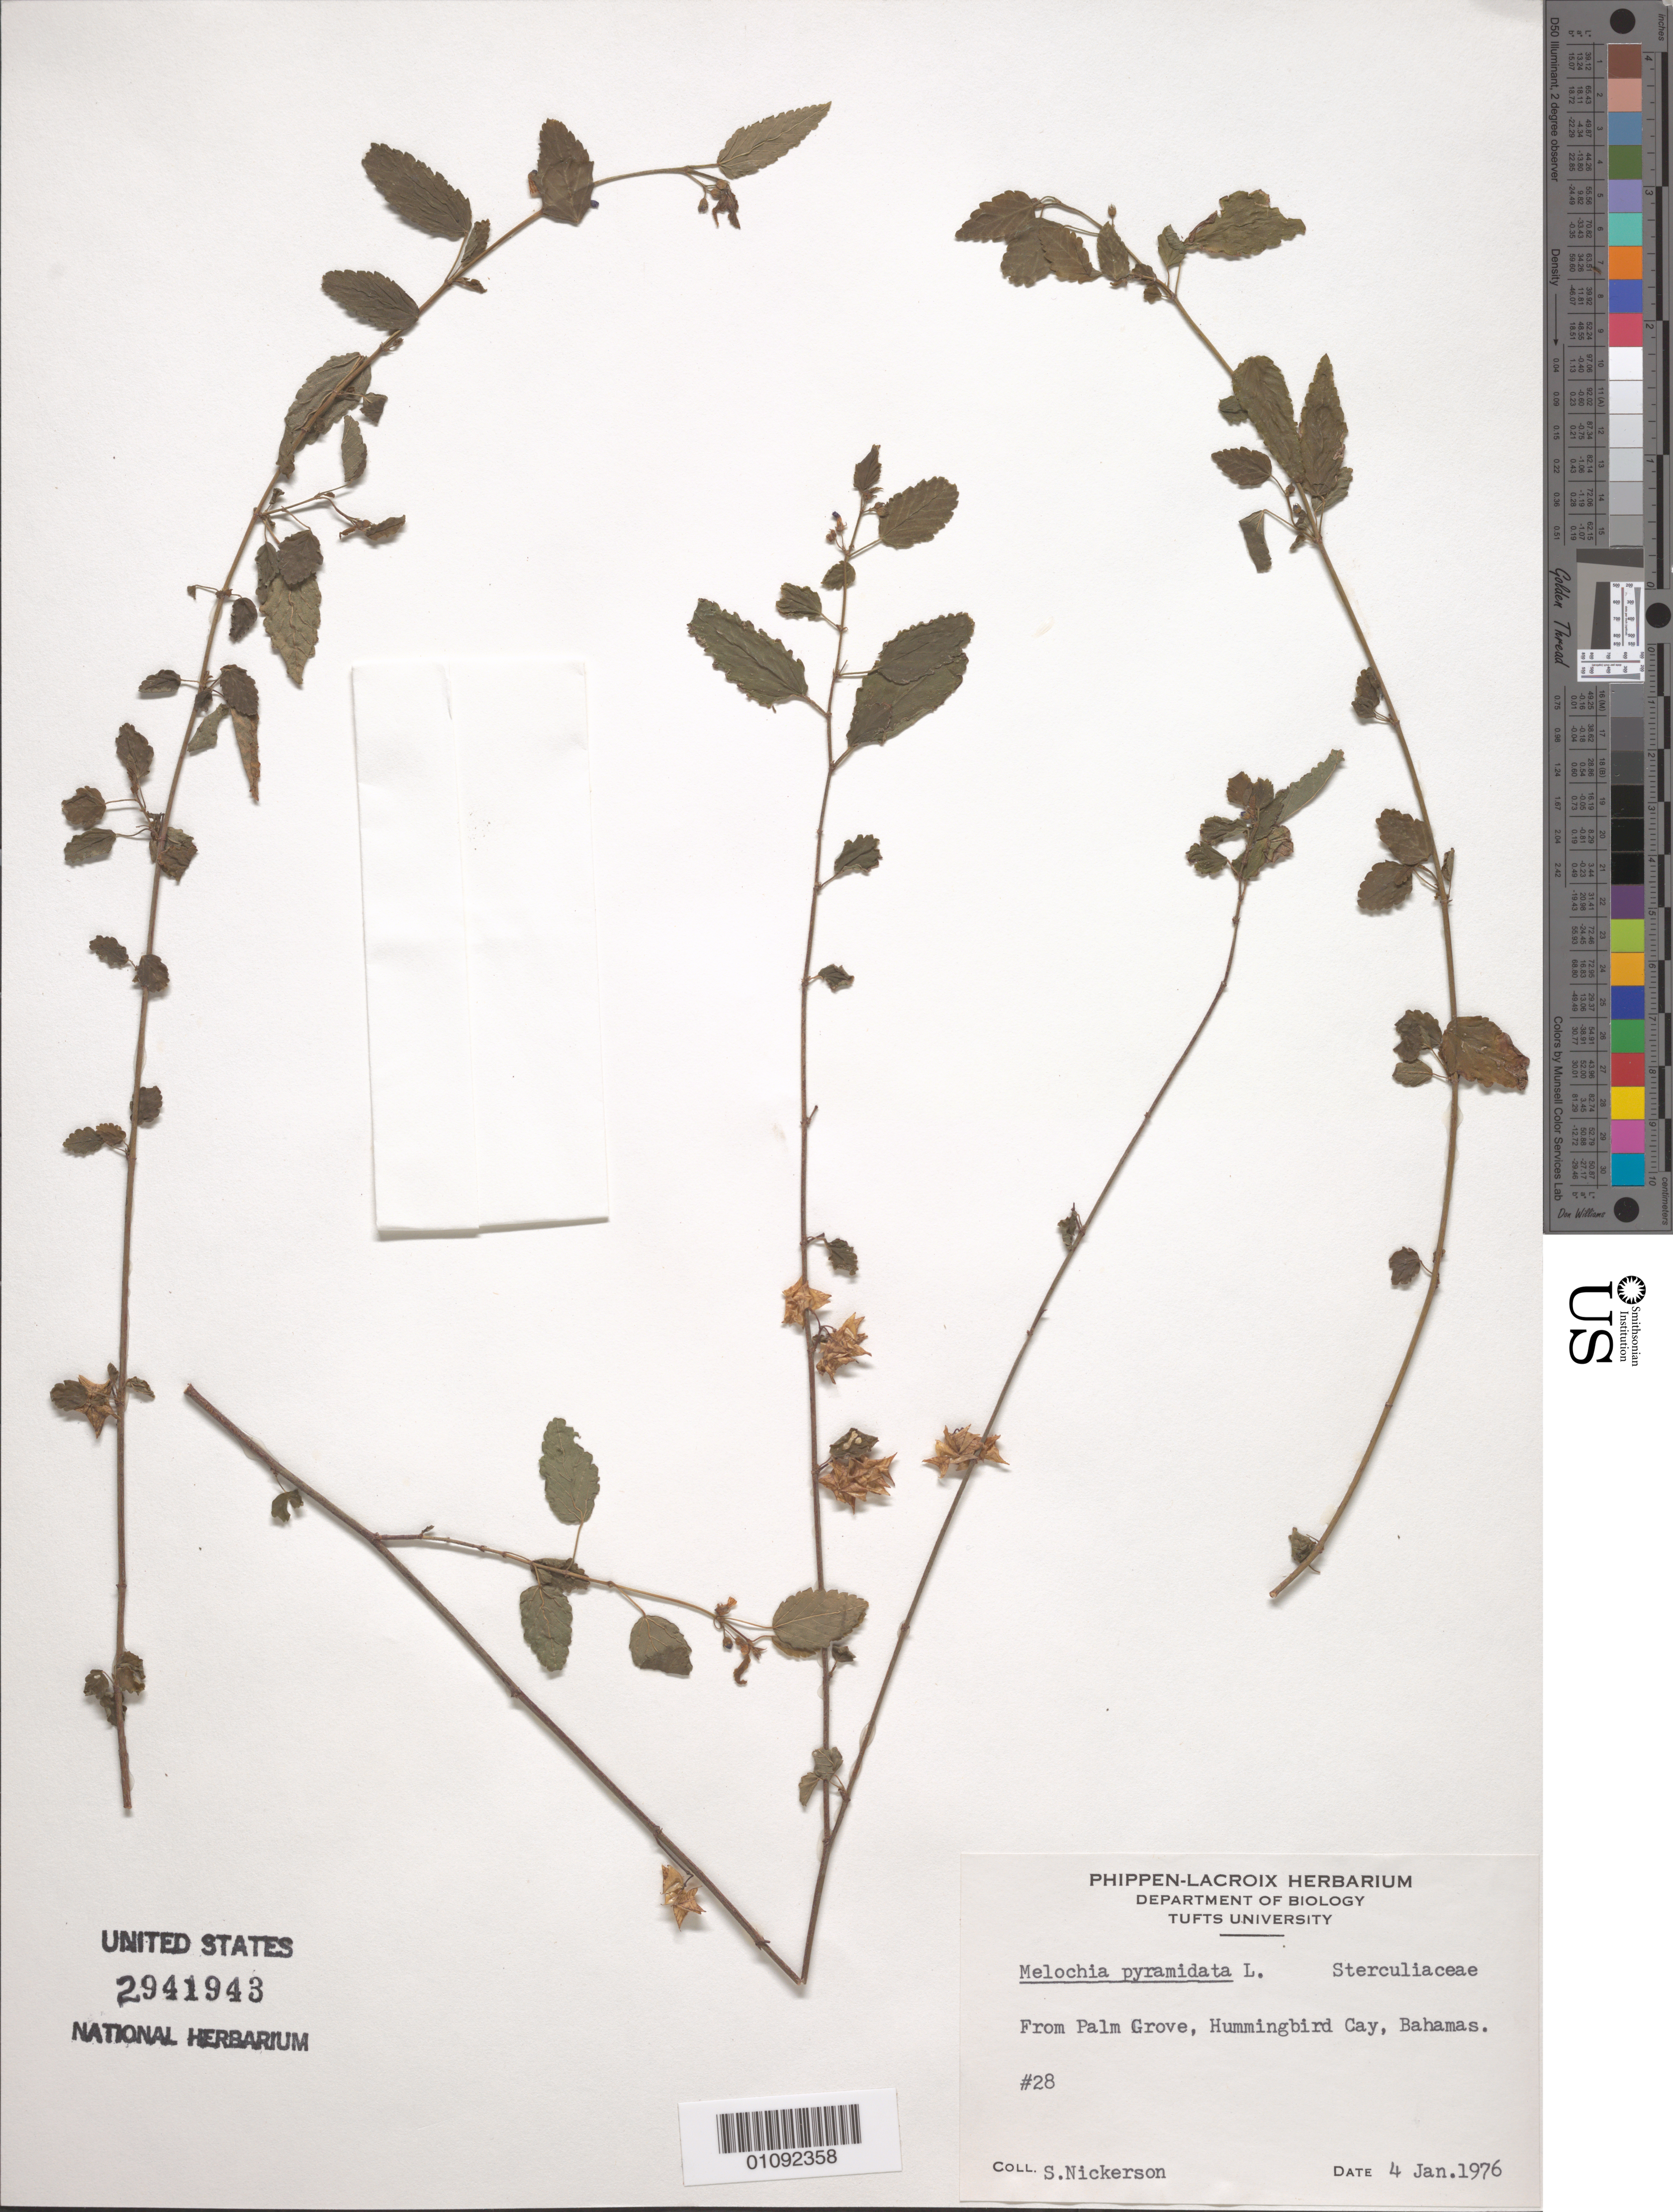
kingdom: Plantae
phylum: Tracheophyta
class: Magnoliopsida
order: Malvales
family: Malvaceae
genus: Melochia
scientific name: Melochia pyramidata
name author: L.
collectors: S. Nickerson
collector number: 28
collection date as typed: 04 Jan 1976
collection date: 1976-01-04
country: Bahamas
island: Hummingbird Cay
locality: Palm Grove, Hummingbird Cay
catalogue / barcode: US 2941943